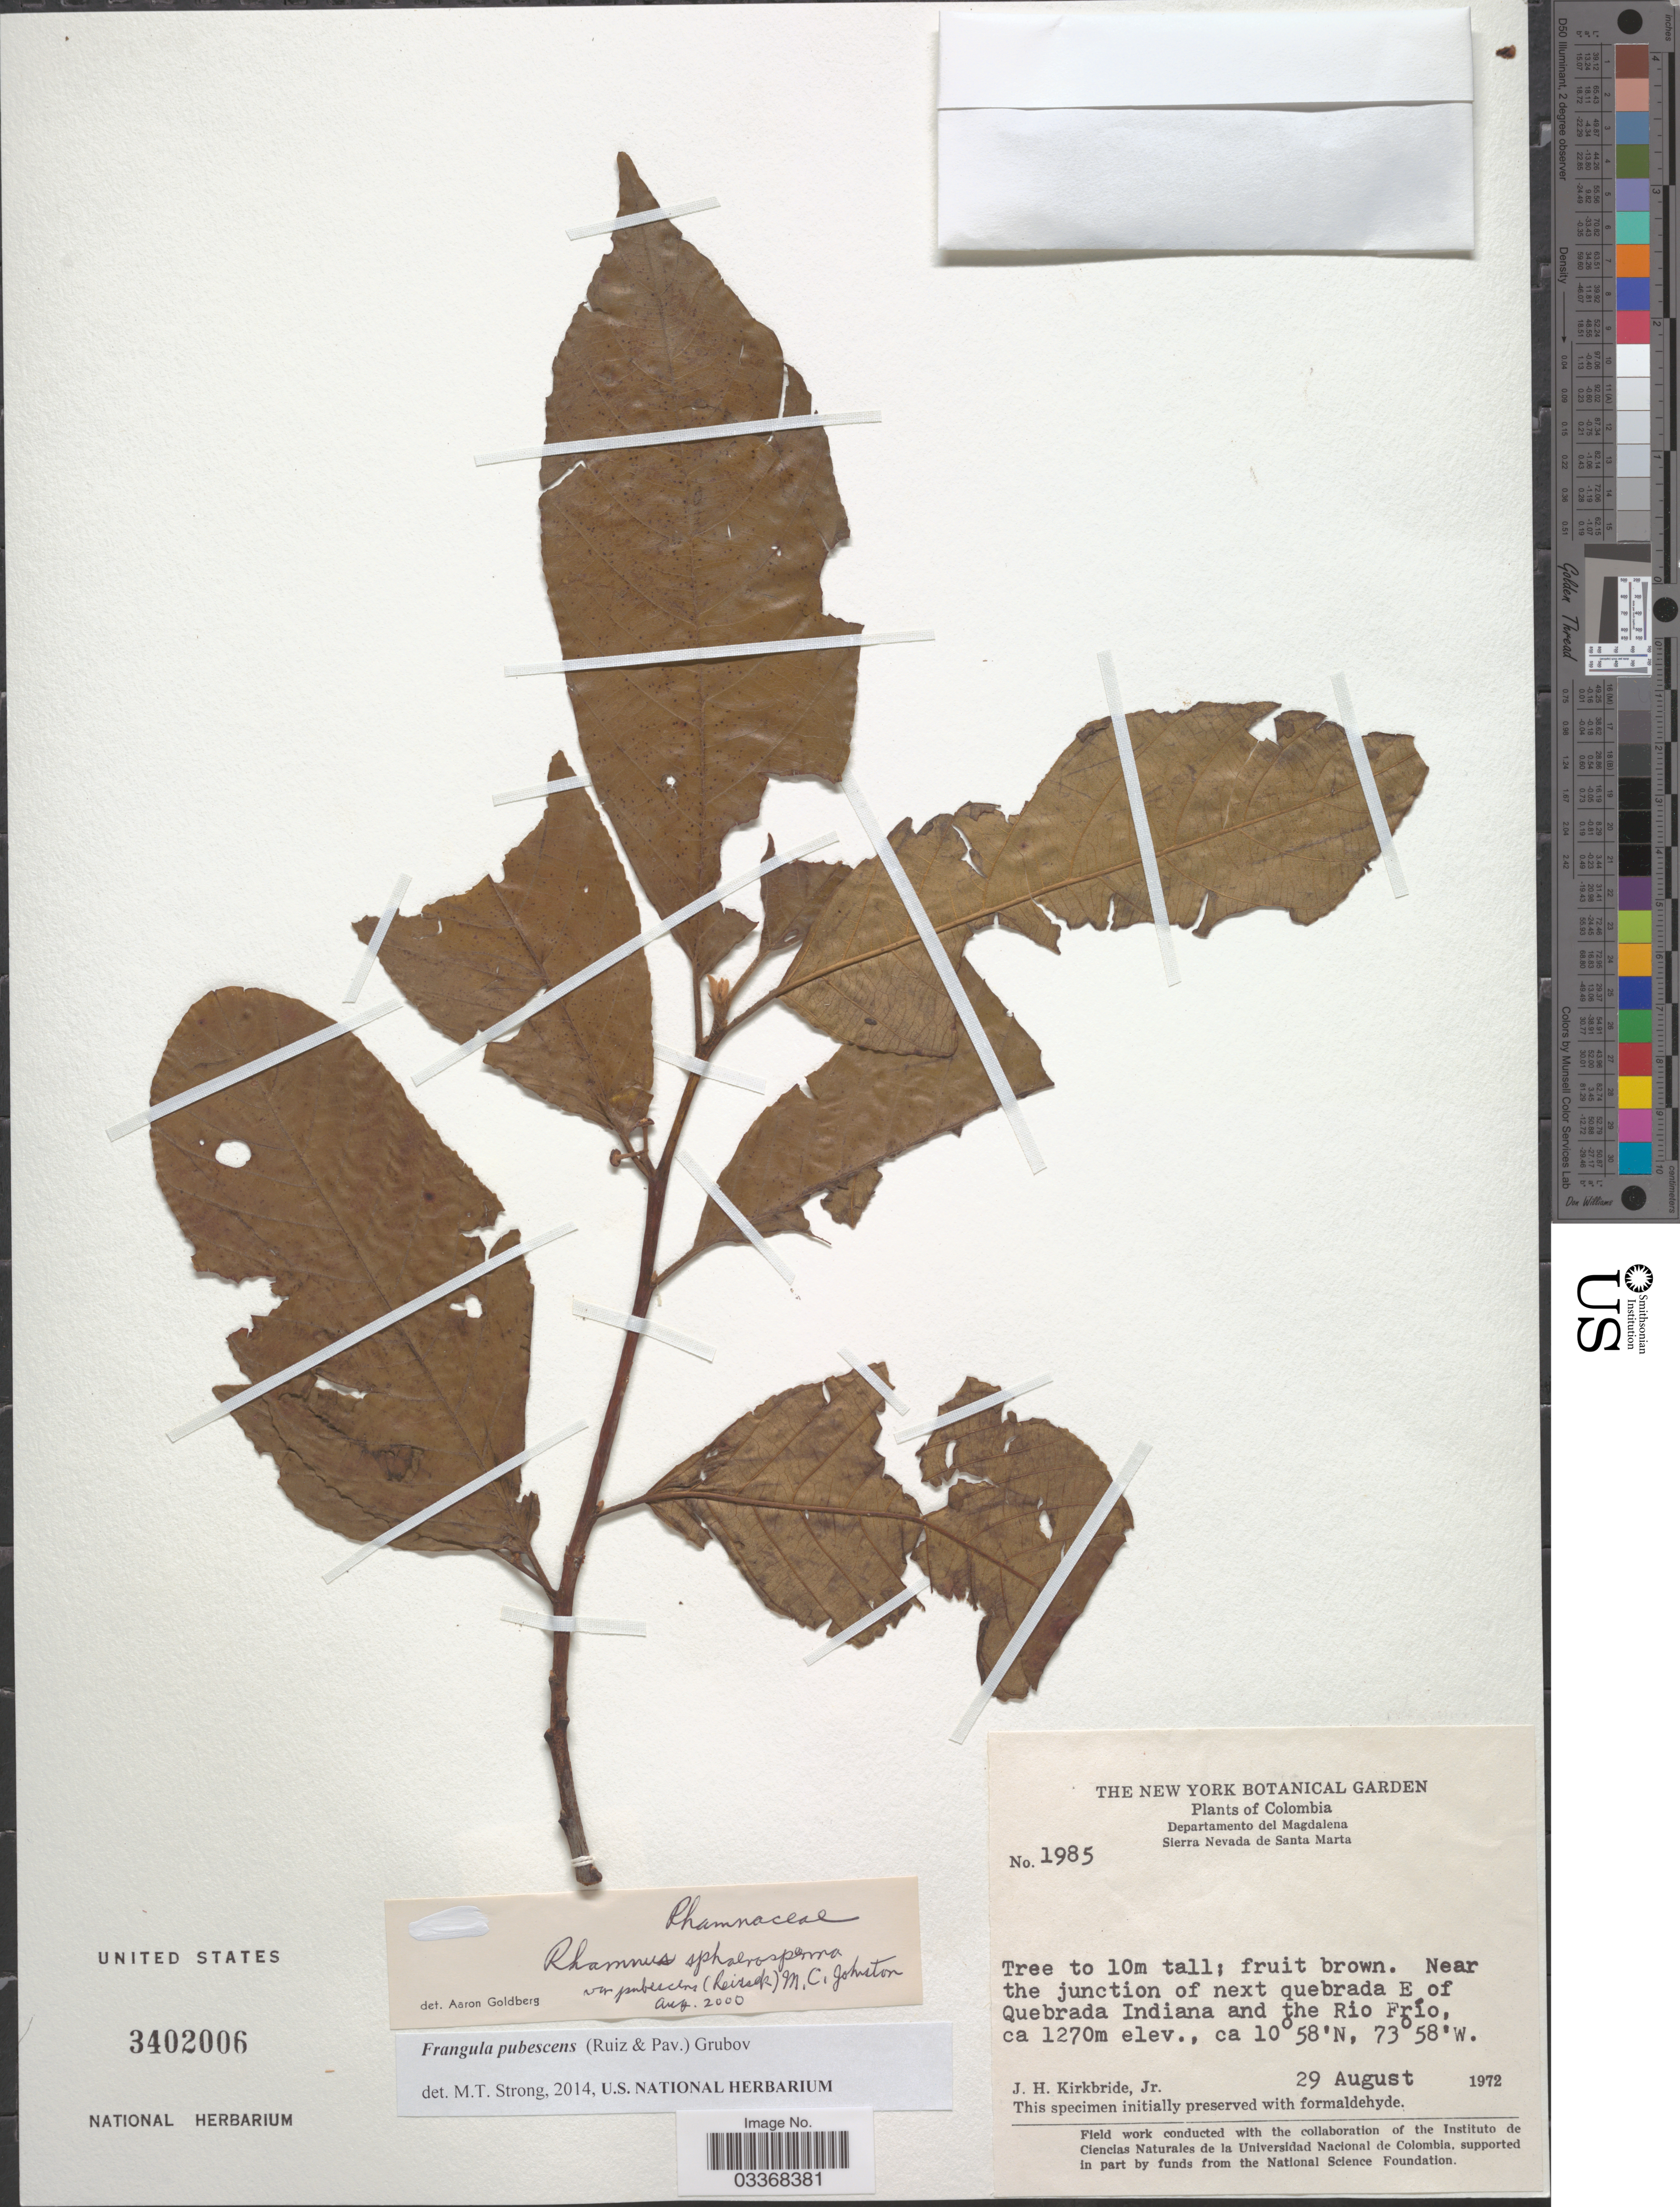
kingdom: Plantae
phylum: Tracheophyta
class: Magnoliopsida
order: Rosales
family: Rhamnaceae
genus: Frangula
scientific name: Frangula pubescens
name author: (Ruiz & Pav.) Grubov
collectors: J. H. Kirkbride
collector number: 1985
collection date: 1972-08-29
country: Colombia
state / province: Magdalena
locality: Departamento del Magdalena. Near the junction of next quebrada E of Quebrada Indiana and the Rio Frío.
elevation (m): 1270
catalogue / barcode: US 3402006